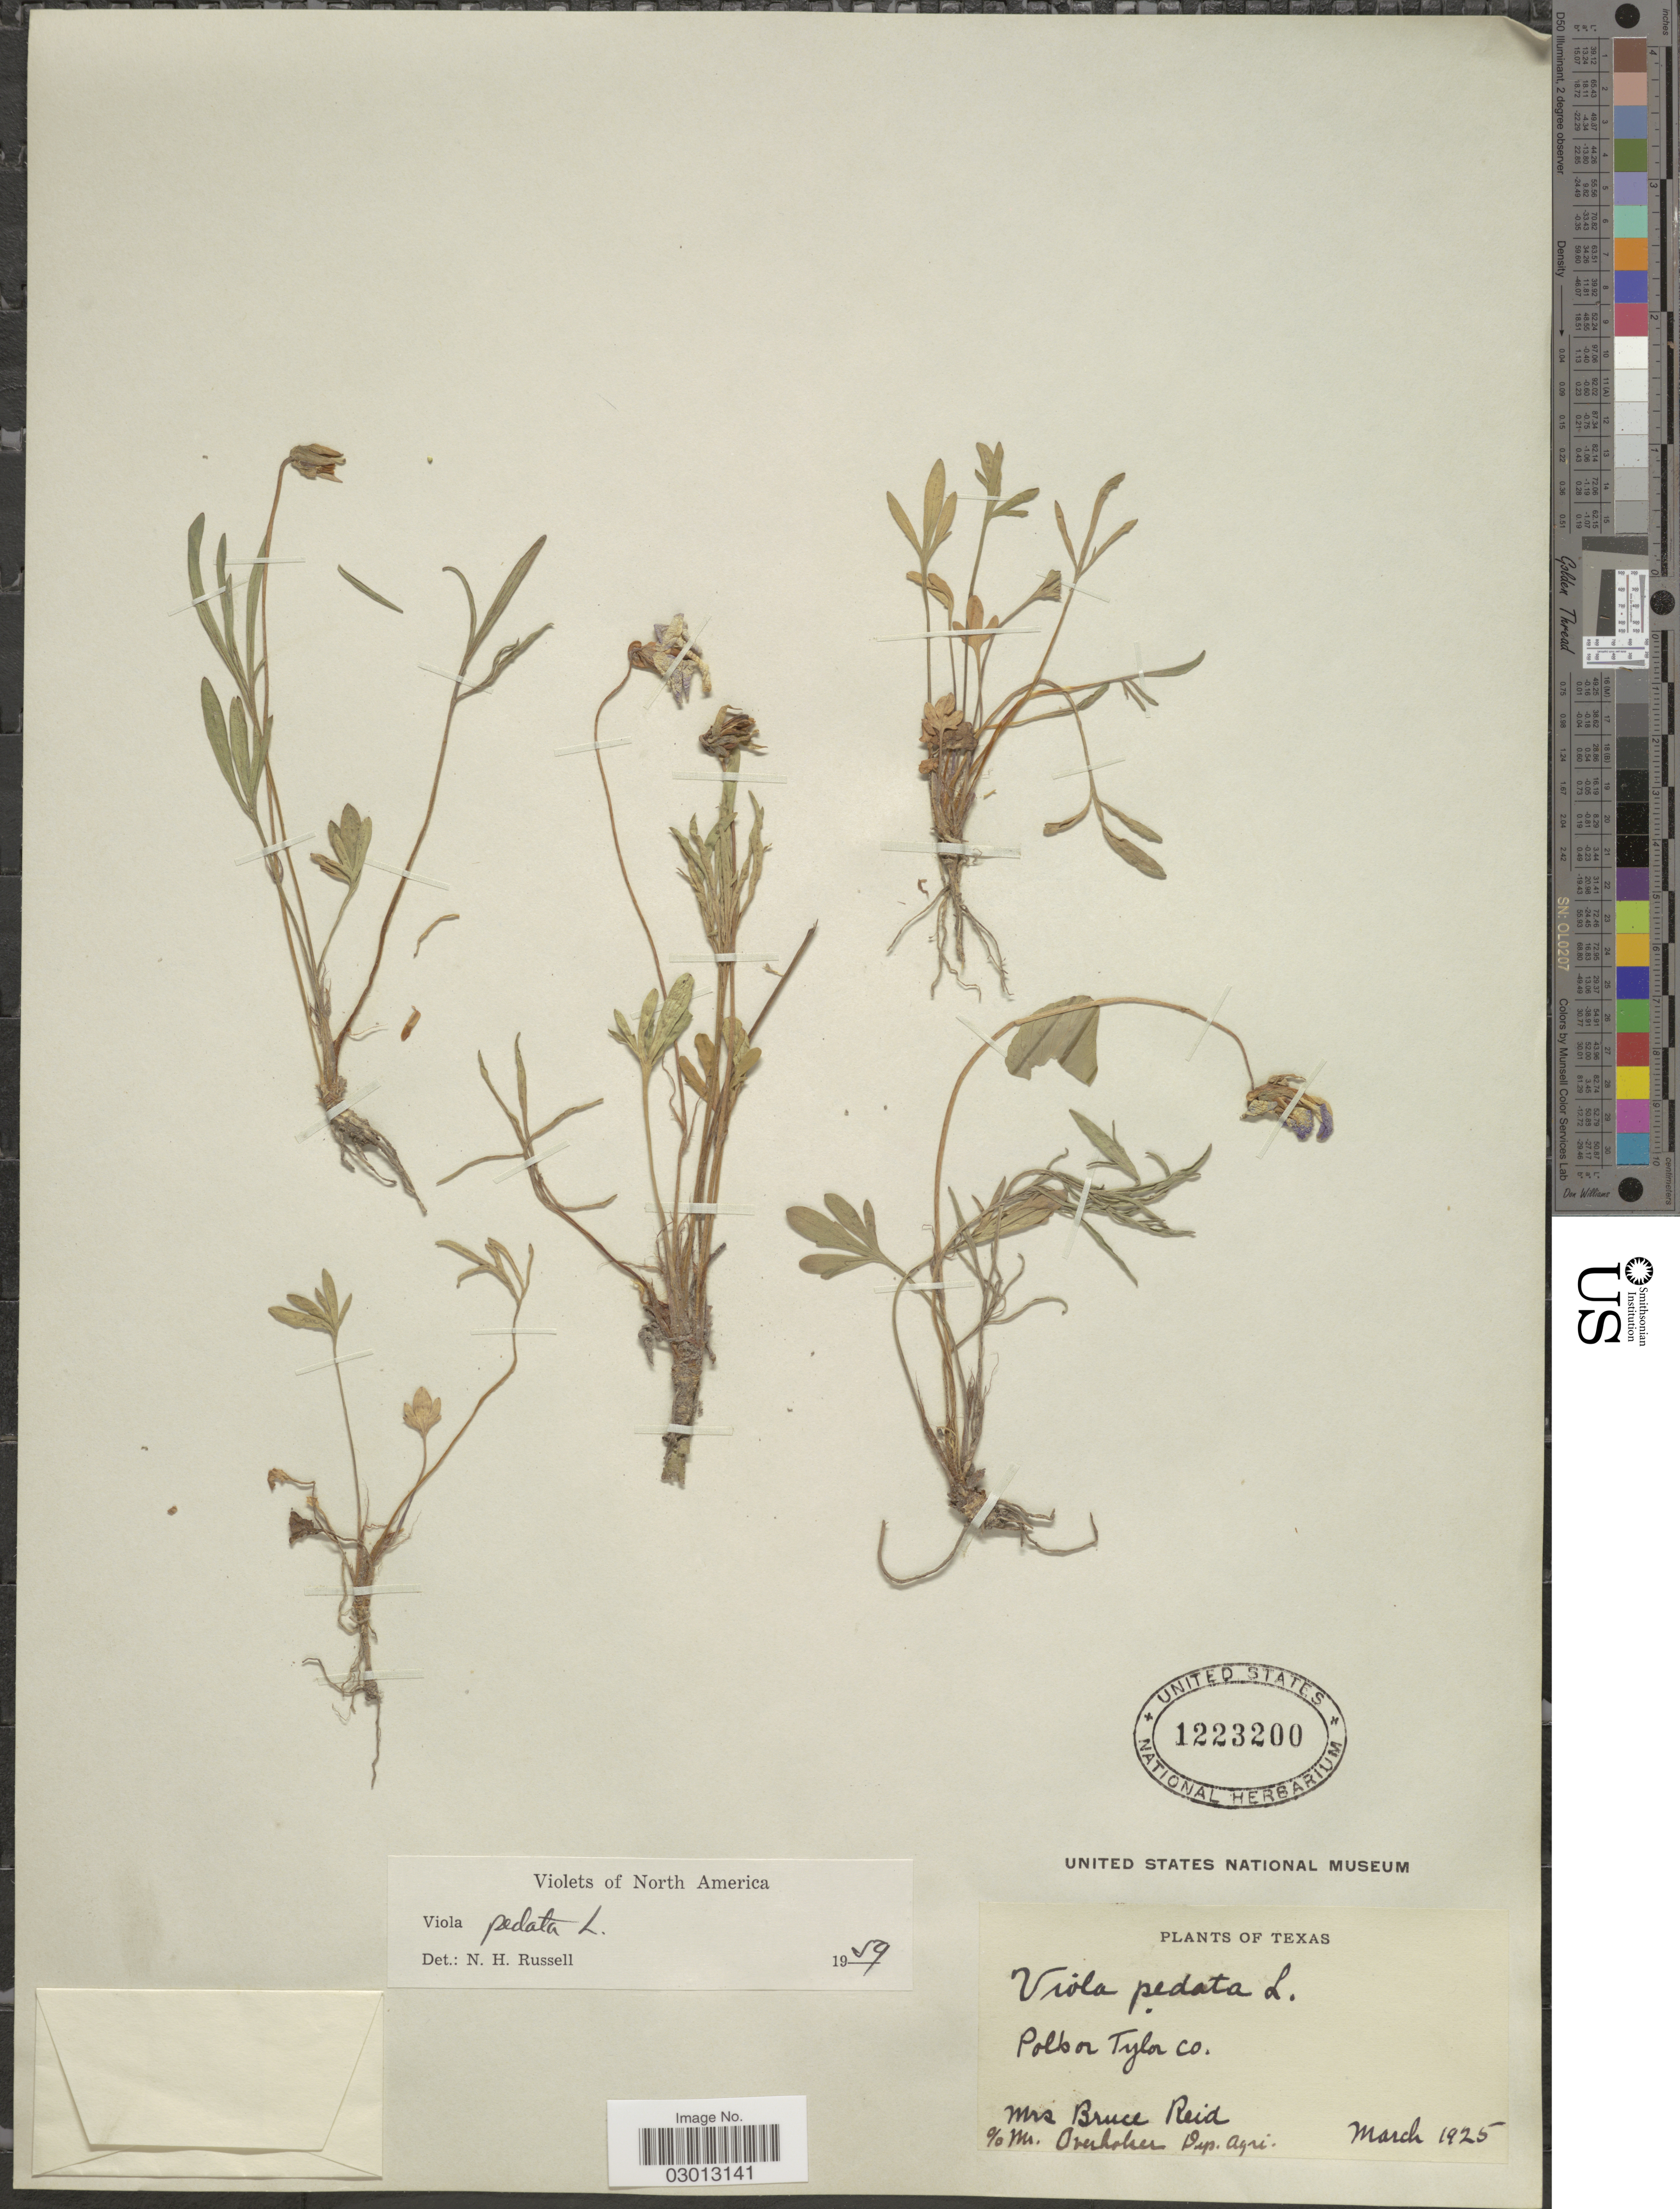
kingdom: Plantae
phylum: Tracheophyta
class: Magnoliopsida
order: Malpighiales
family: Violaceae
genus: Viola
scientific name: Viola pedata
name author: L.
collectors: B. Reid & Oberholzer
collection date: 1925-03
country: United States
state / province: Texas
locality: Polk or Tylor Co.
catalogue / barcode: US 1223200